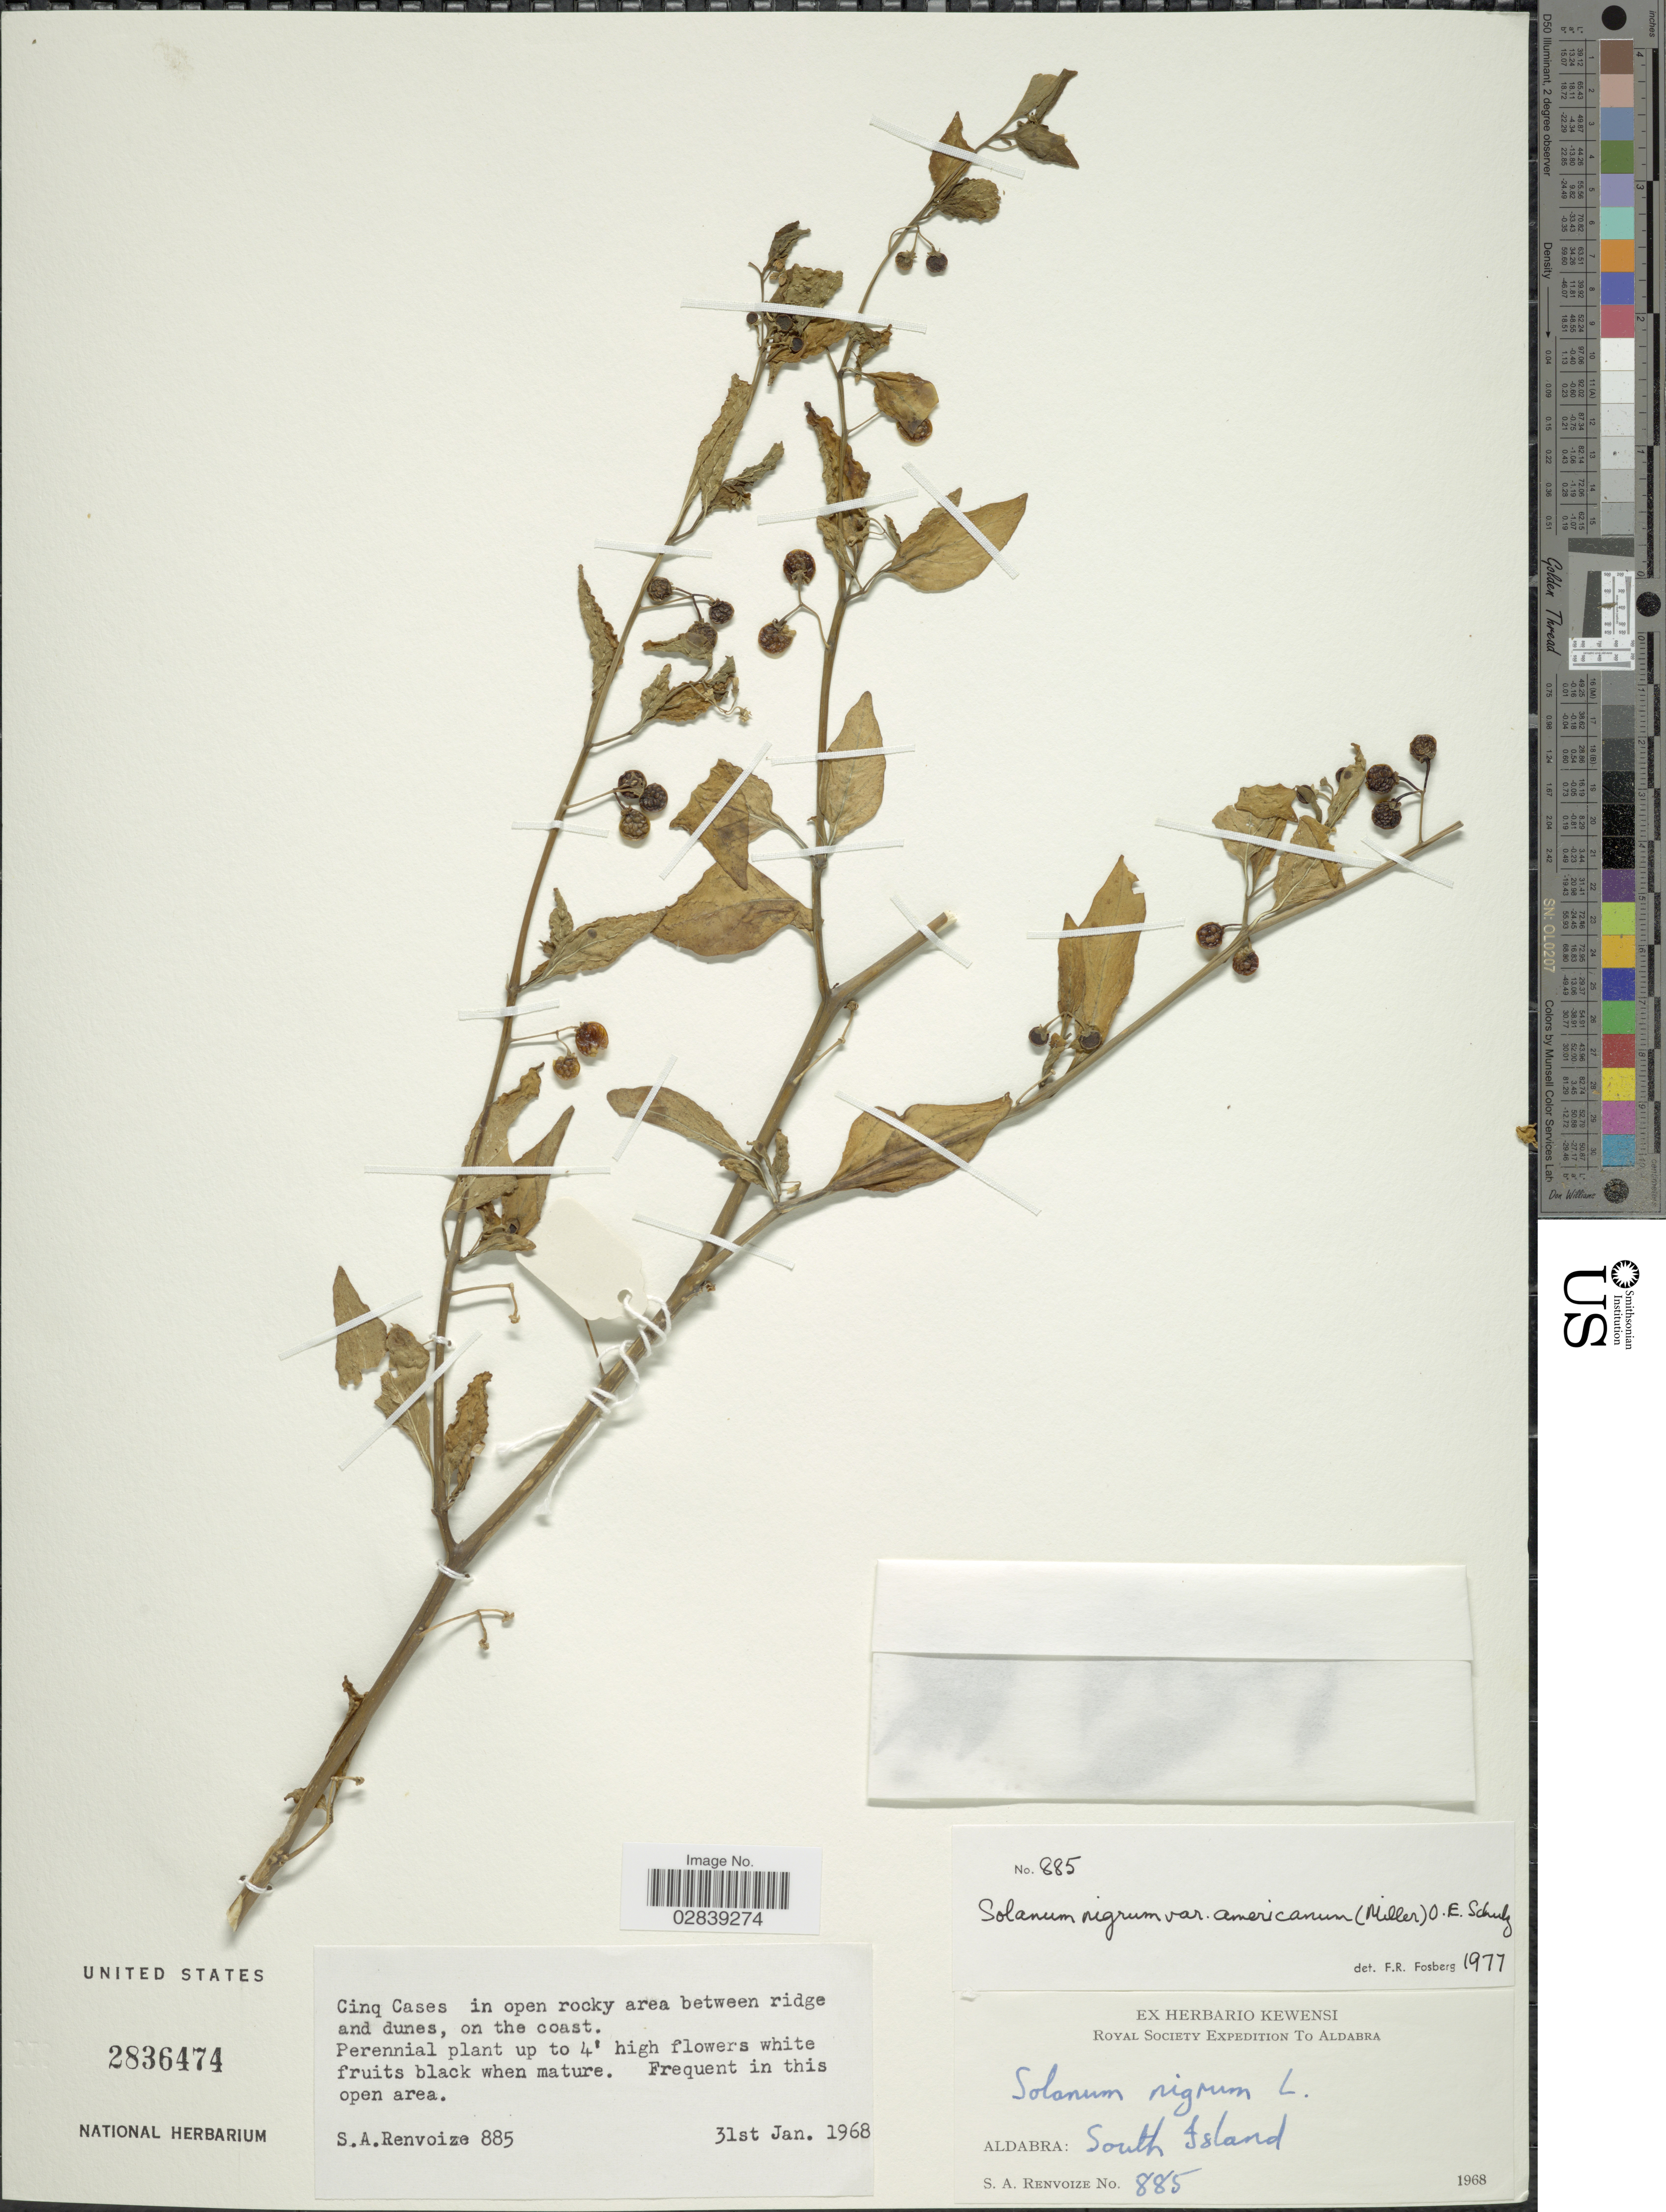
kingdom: Plantae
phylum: Tracheophyta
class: Magnoliopsida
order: Solanales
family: Solanaceae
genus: Solanum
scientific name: Solanum nigrum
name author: L.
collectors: S. A. Renvoize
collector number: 885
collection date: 1968-01-31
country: Seychelles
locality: Aldabra: South Island, Cinq Cases.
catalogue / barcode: US 2836474